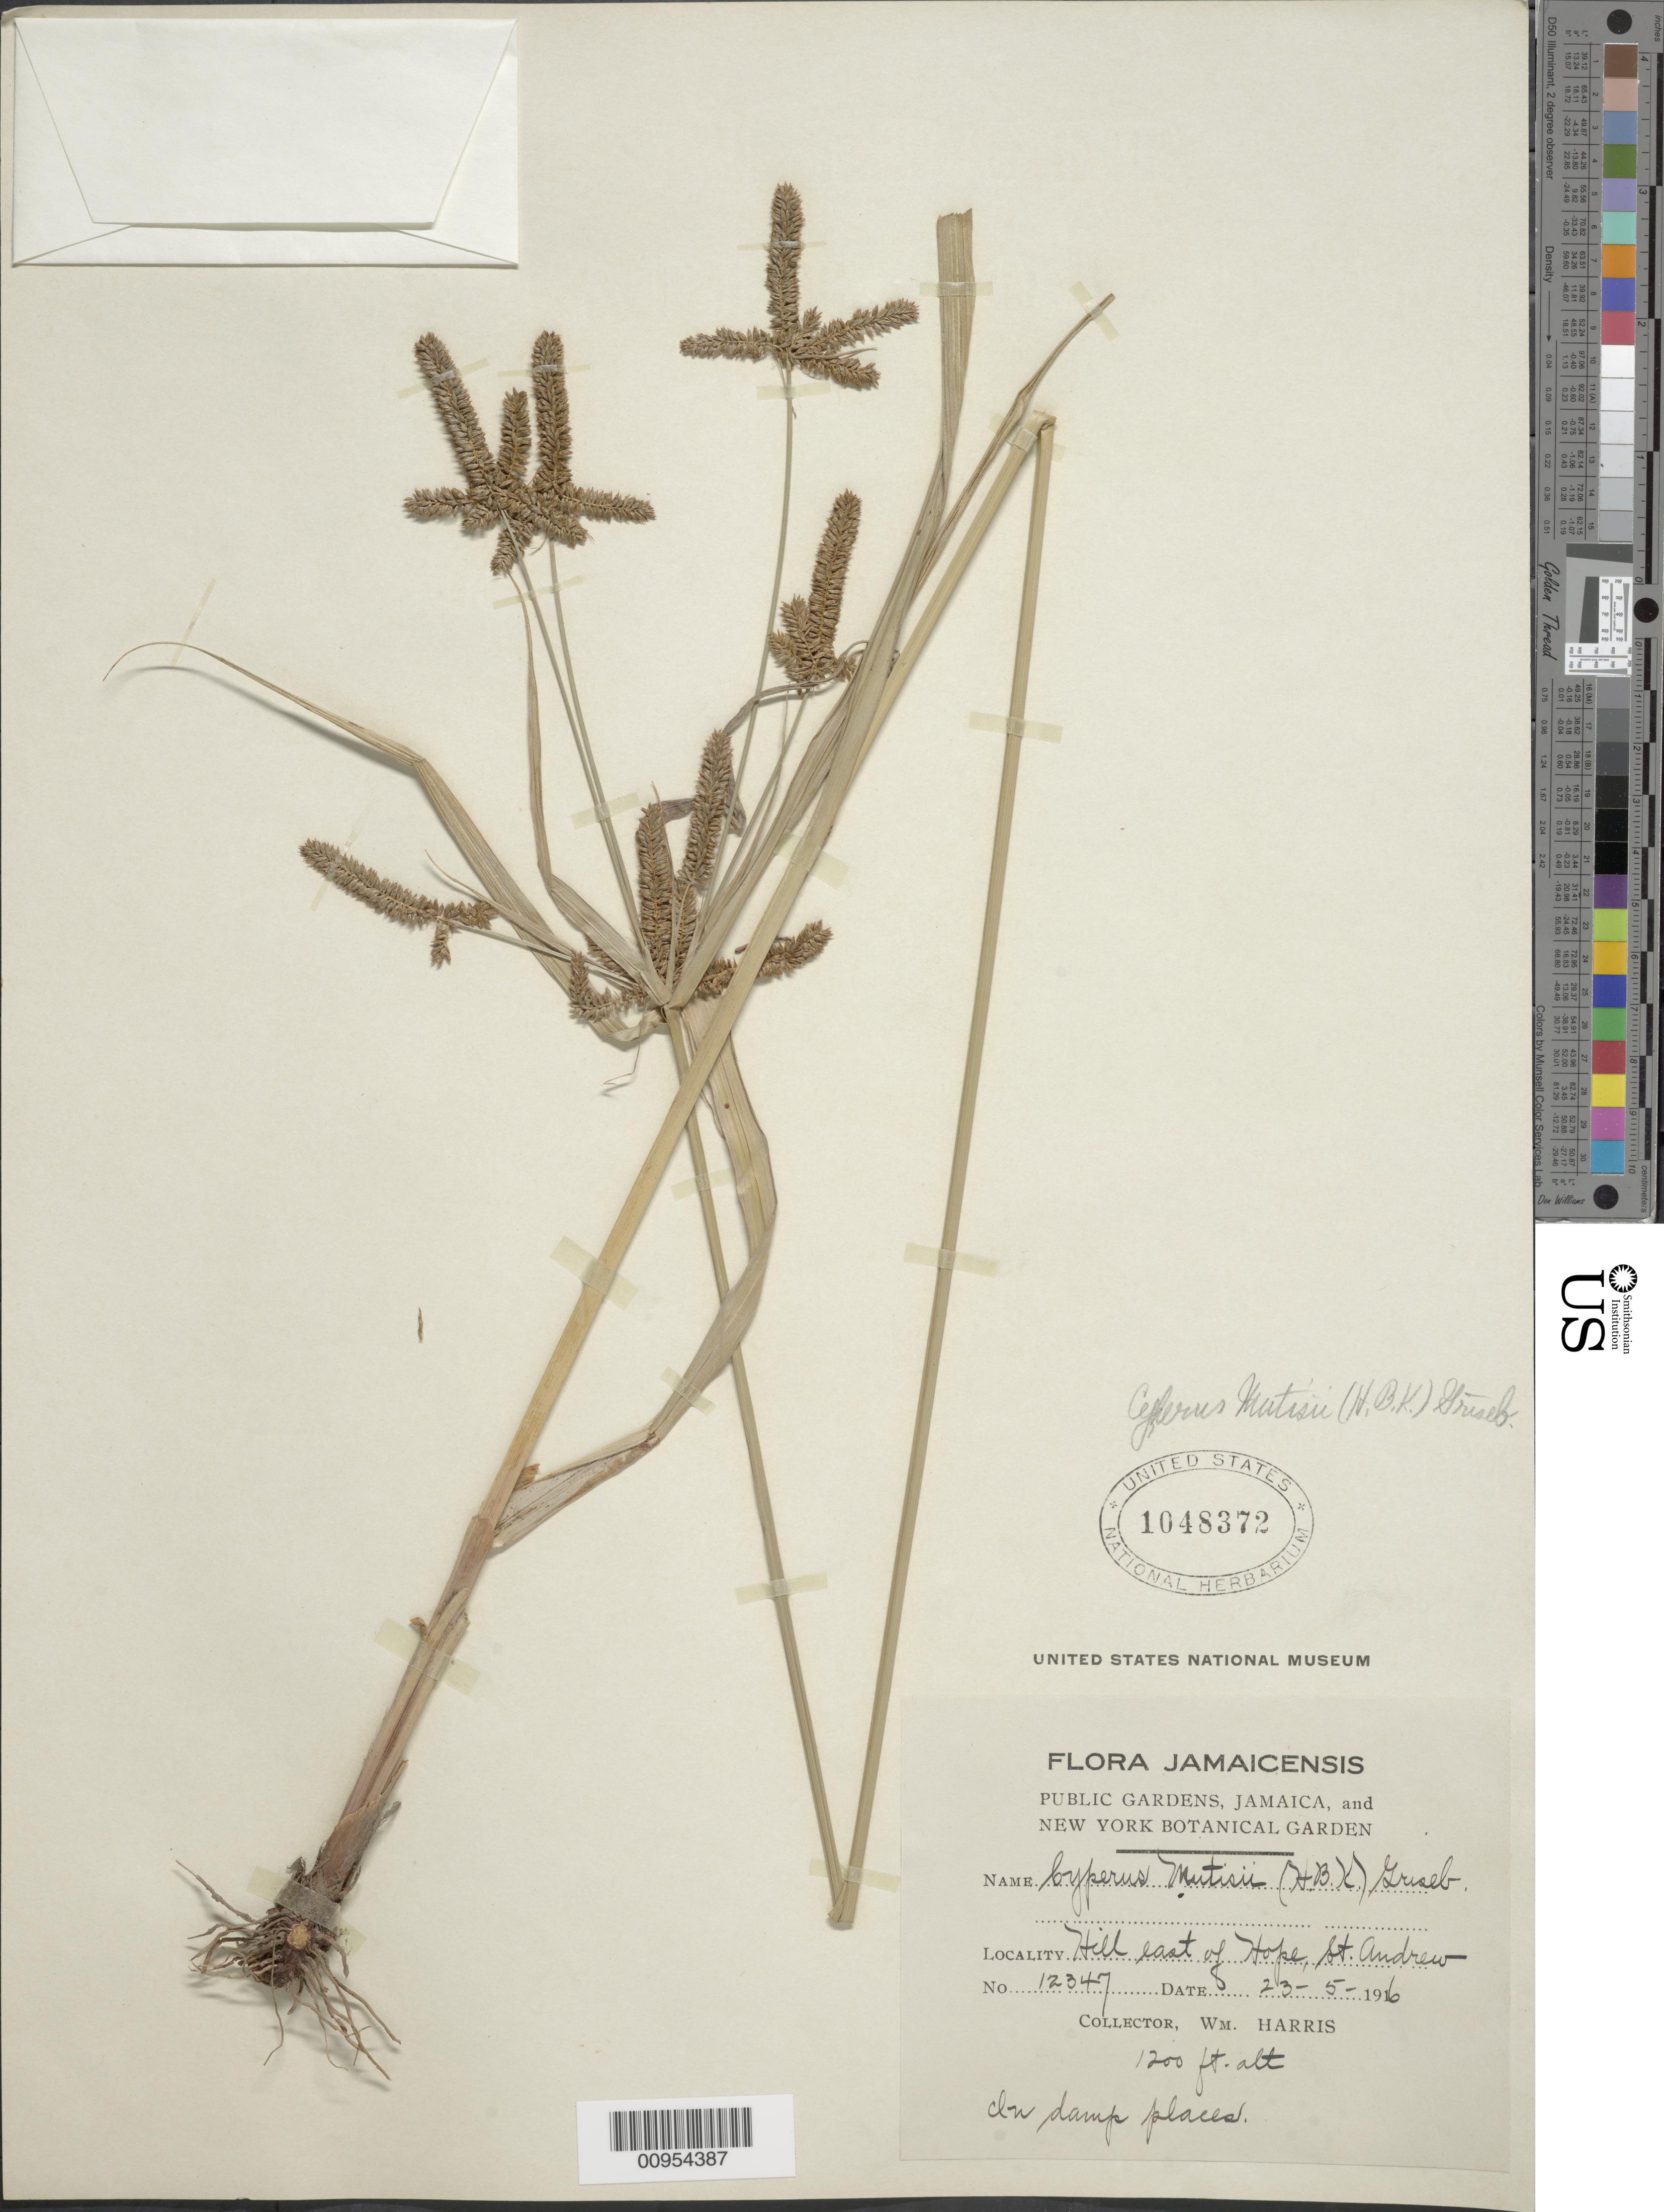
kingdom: Plantae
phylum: Tracheophyta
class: Liliopsida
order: Poales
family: Cyperaceae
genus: Cyperus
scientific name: Cyperus mutisii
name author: (Kunth) Andersson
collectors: W. H. Harris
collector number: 12347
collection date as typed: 23 May 1916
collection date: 1916-05-23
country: Jamaica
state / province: Saint Andrew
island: Jamaica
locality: Hill east of Hope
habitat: In damp places on hill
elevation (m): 366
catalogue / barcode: US 1048372